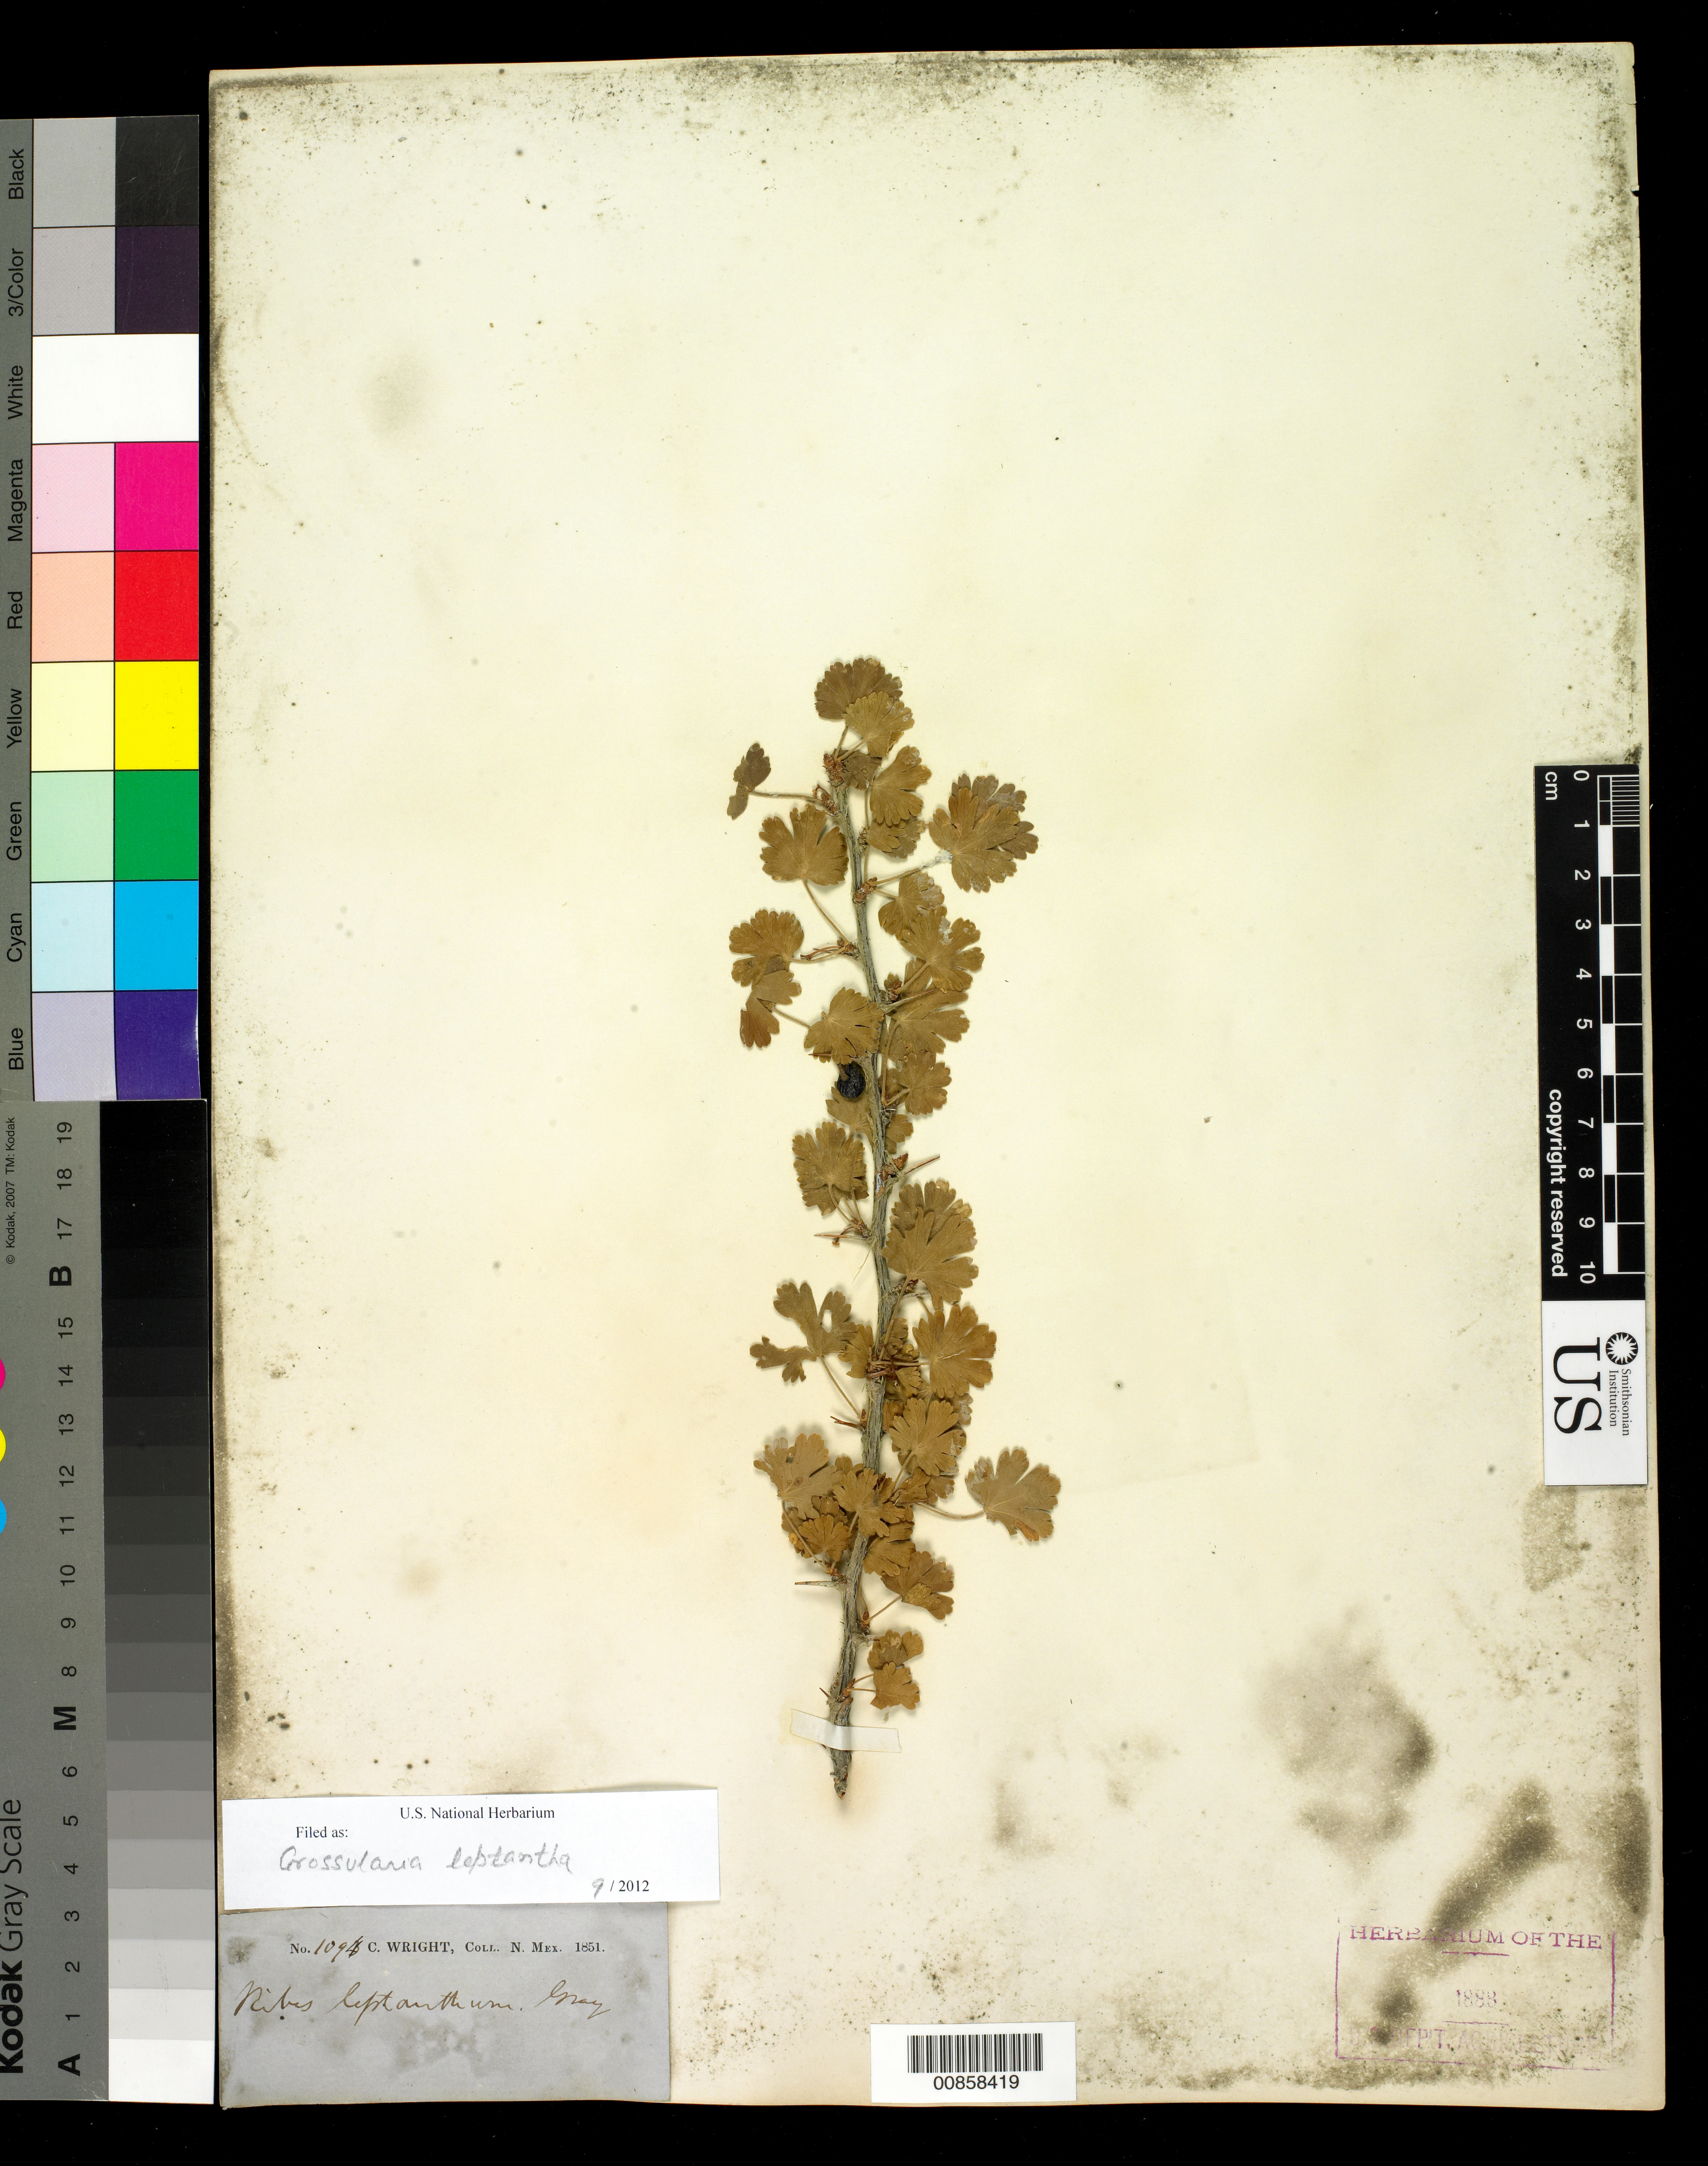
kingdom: Plantae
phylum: Tracheophyta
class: Magnoliopsida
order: Saxifragales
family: Grossulariaceae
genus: Ribes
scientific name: Ribes leptanthum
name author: A. Gray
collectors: C. Wright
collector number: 1094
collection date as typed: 1851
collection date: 1851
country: United States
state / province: New Mexico